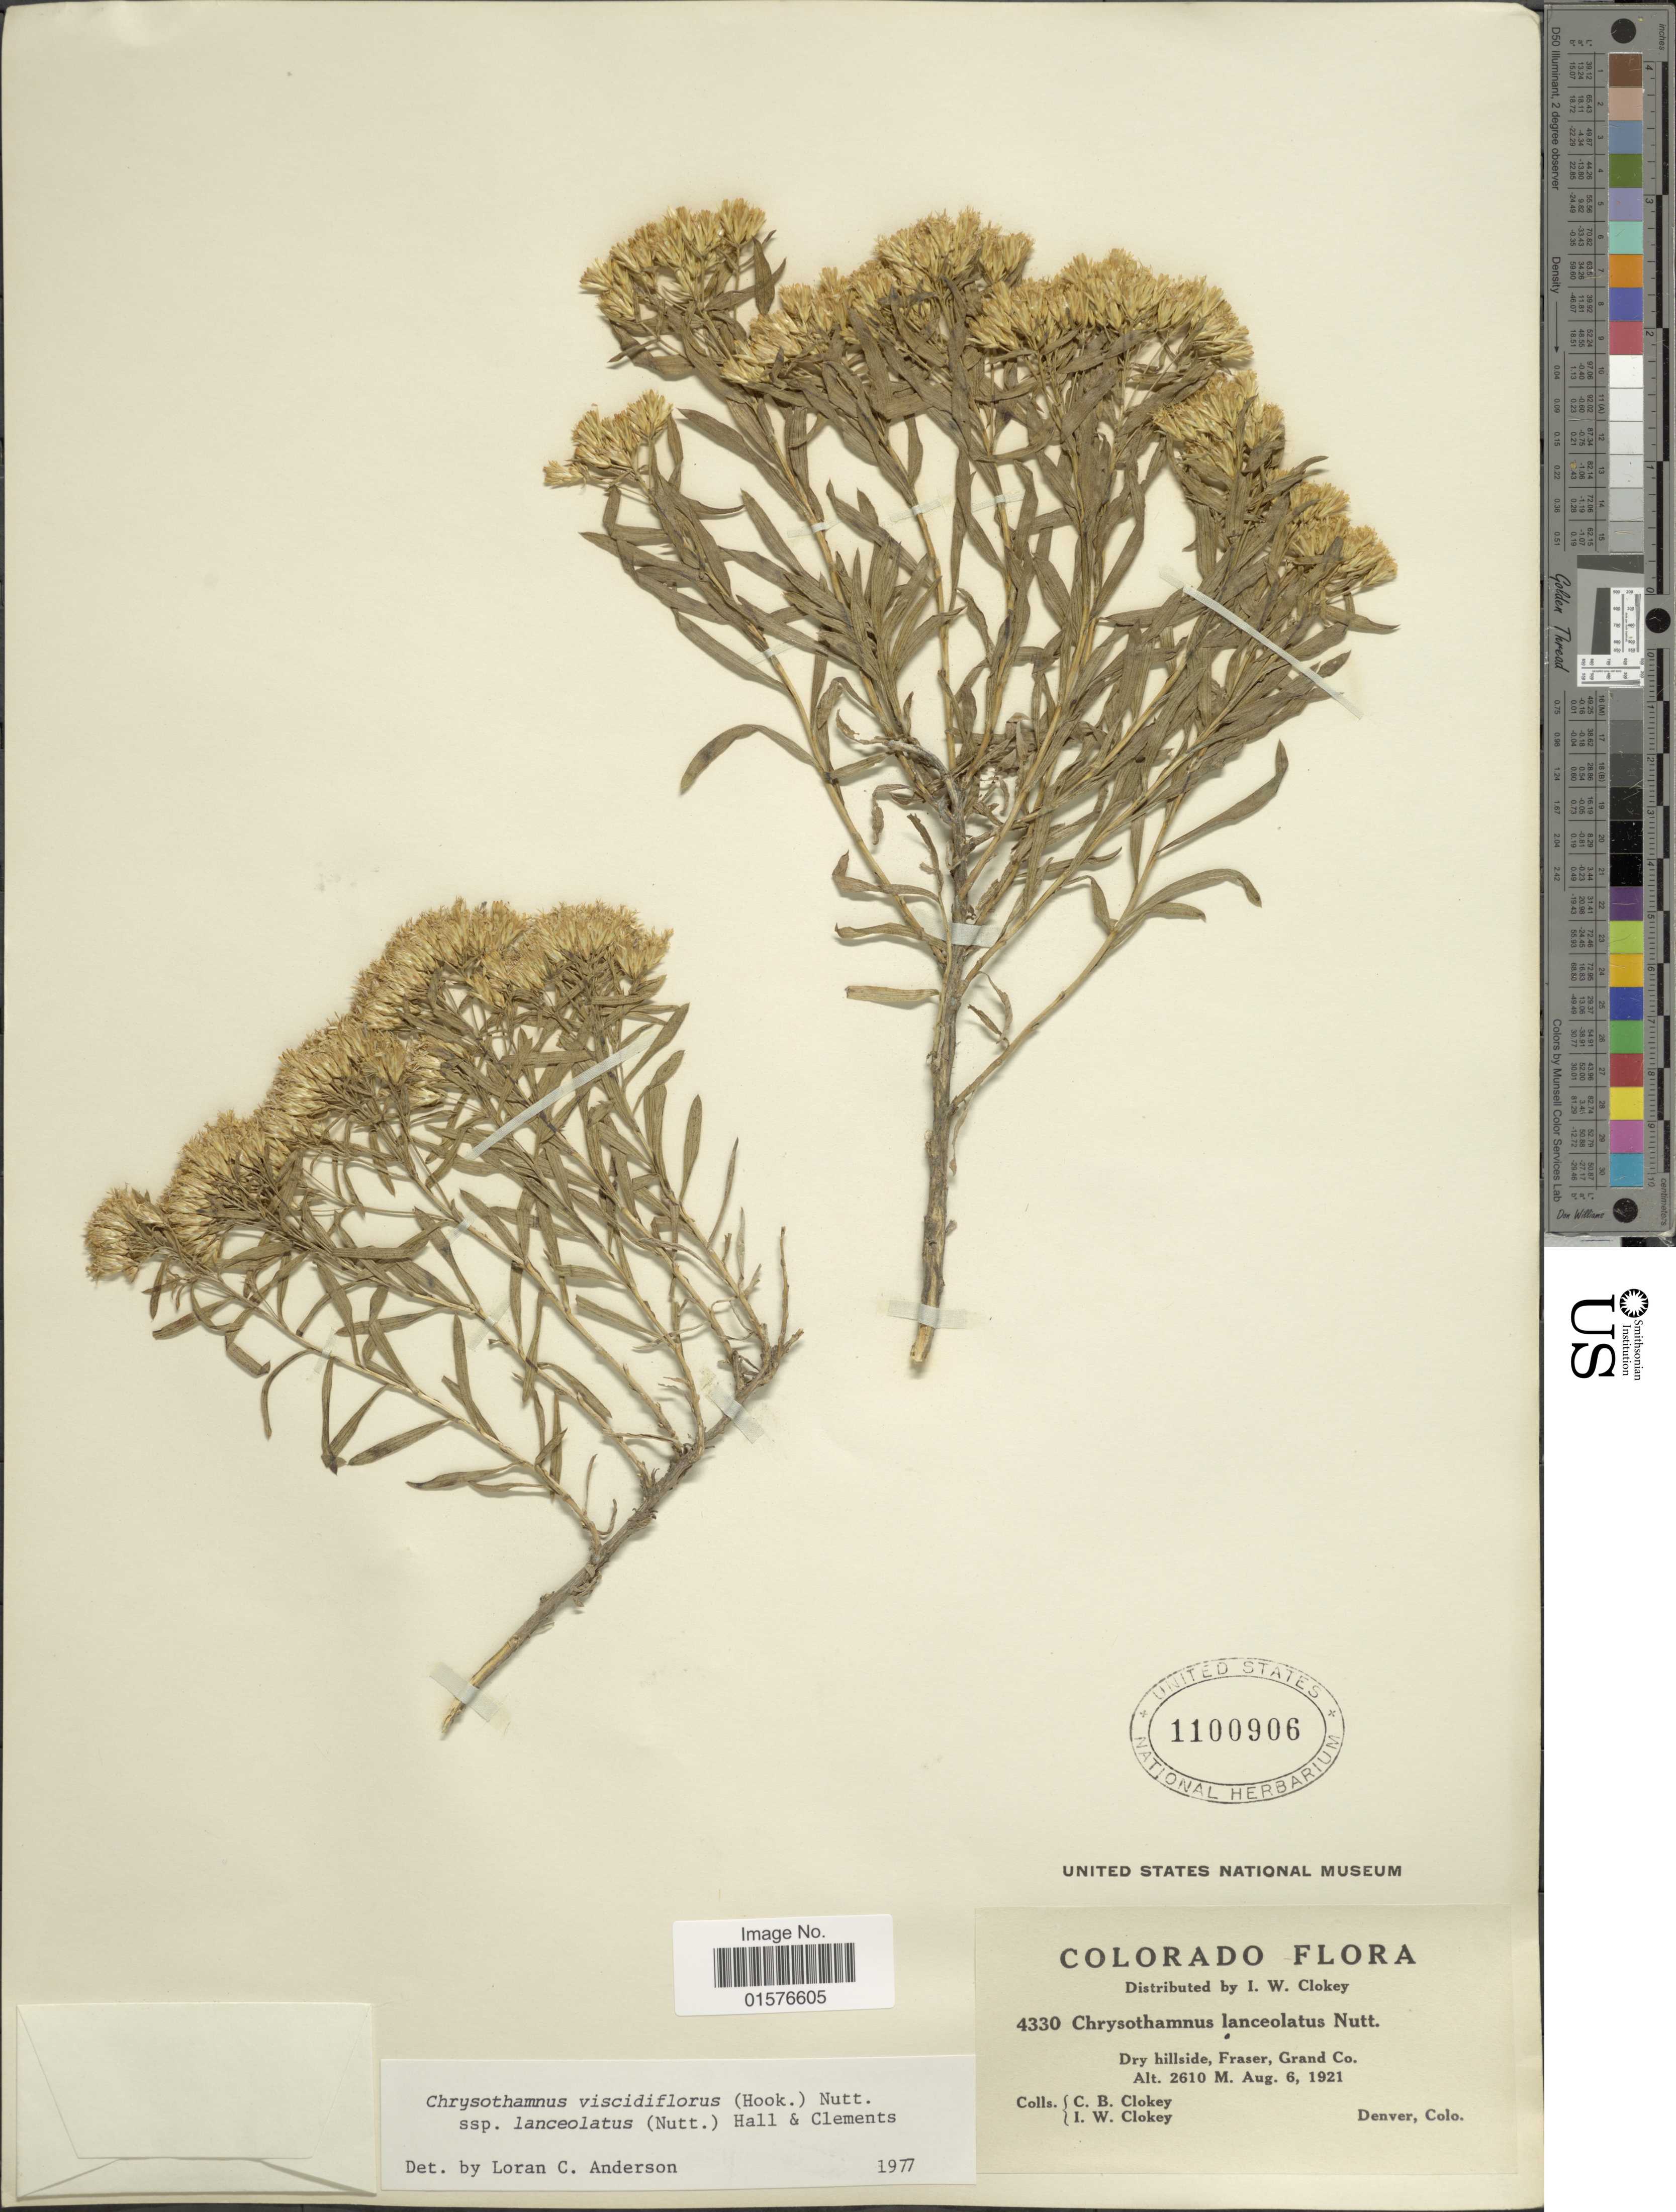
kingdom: Plantae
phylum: Tracheophyta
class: Magnoliopsida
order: Asterales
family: Asteraceae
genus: Chrysothamnus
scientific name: Chrysothamnus viscidiflorus subsp. lanceolatus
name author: (Nutt.) H.M. Hall & Clem.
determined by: Urbatsch, Lowell E., Curator (LSU), Louisiana State University (UNITED STATES)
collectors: C. Clokey & I. W. Clokey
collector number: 4330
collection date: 1921-08-06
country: United States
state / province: Colorado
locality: Fraser, Granc Co., Denver.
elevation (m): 2610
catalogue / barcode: US 1100906